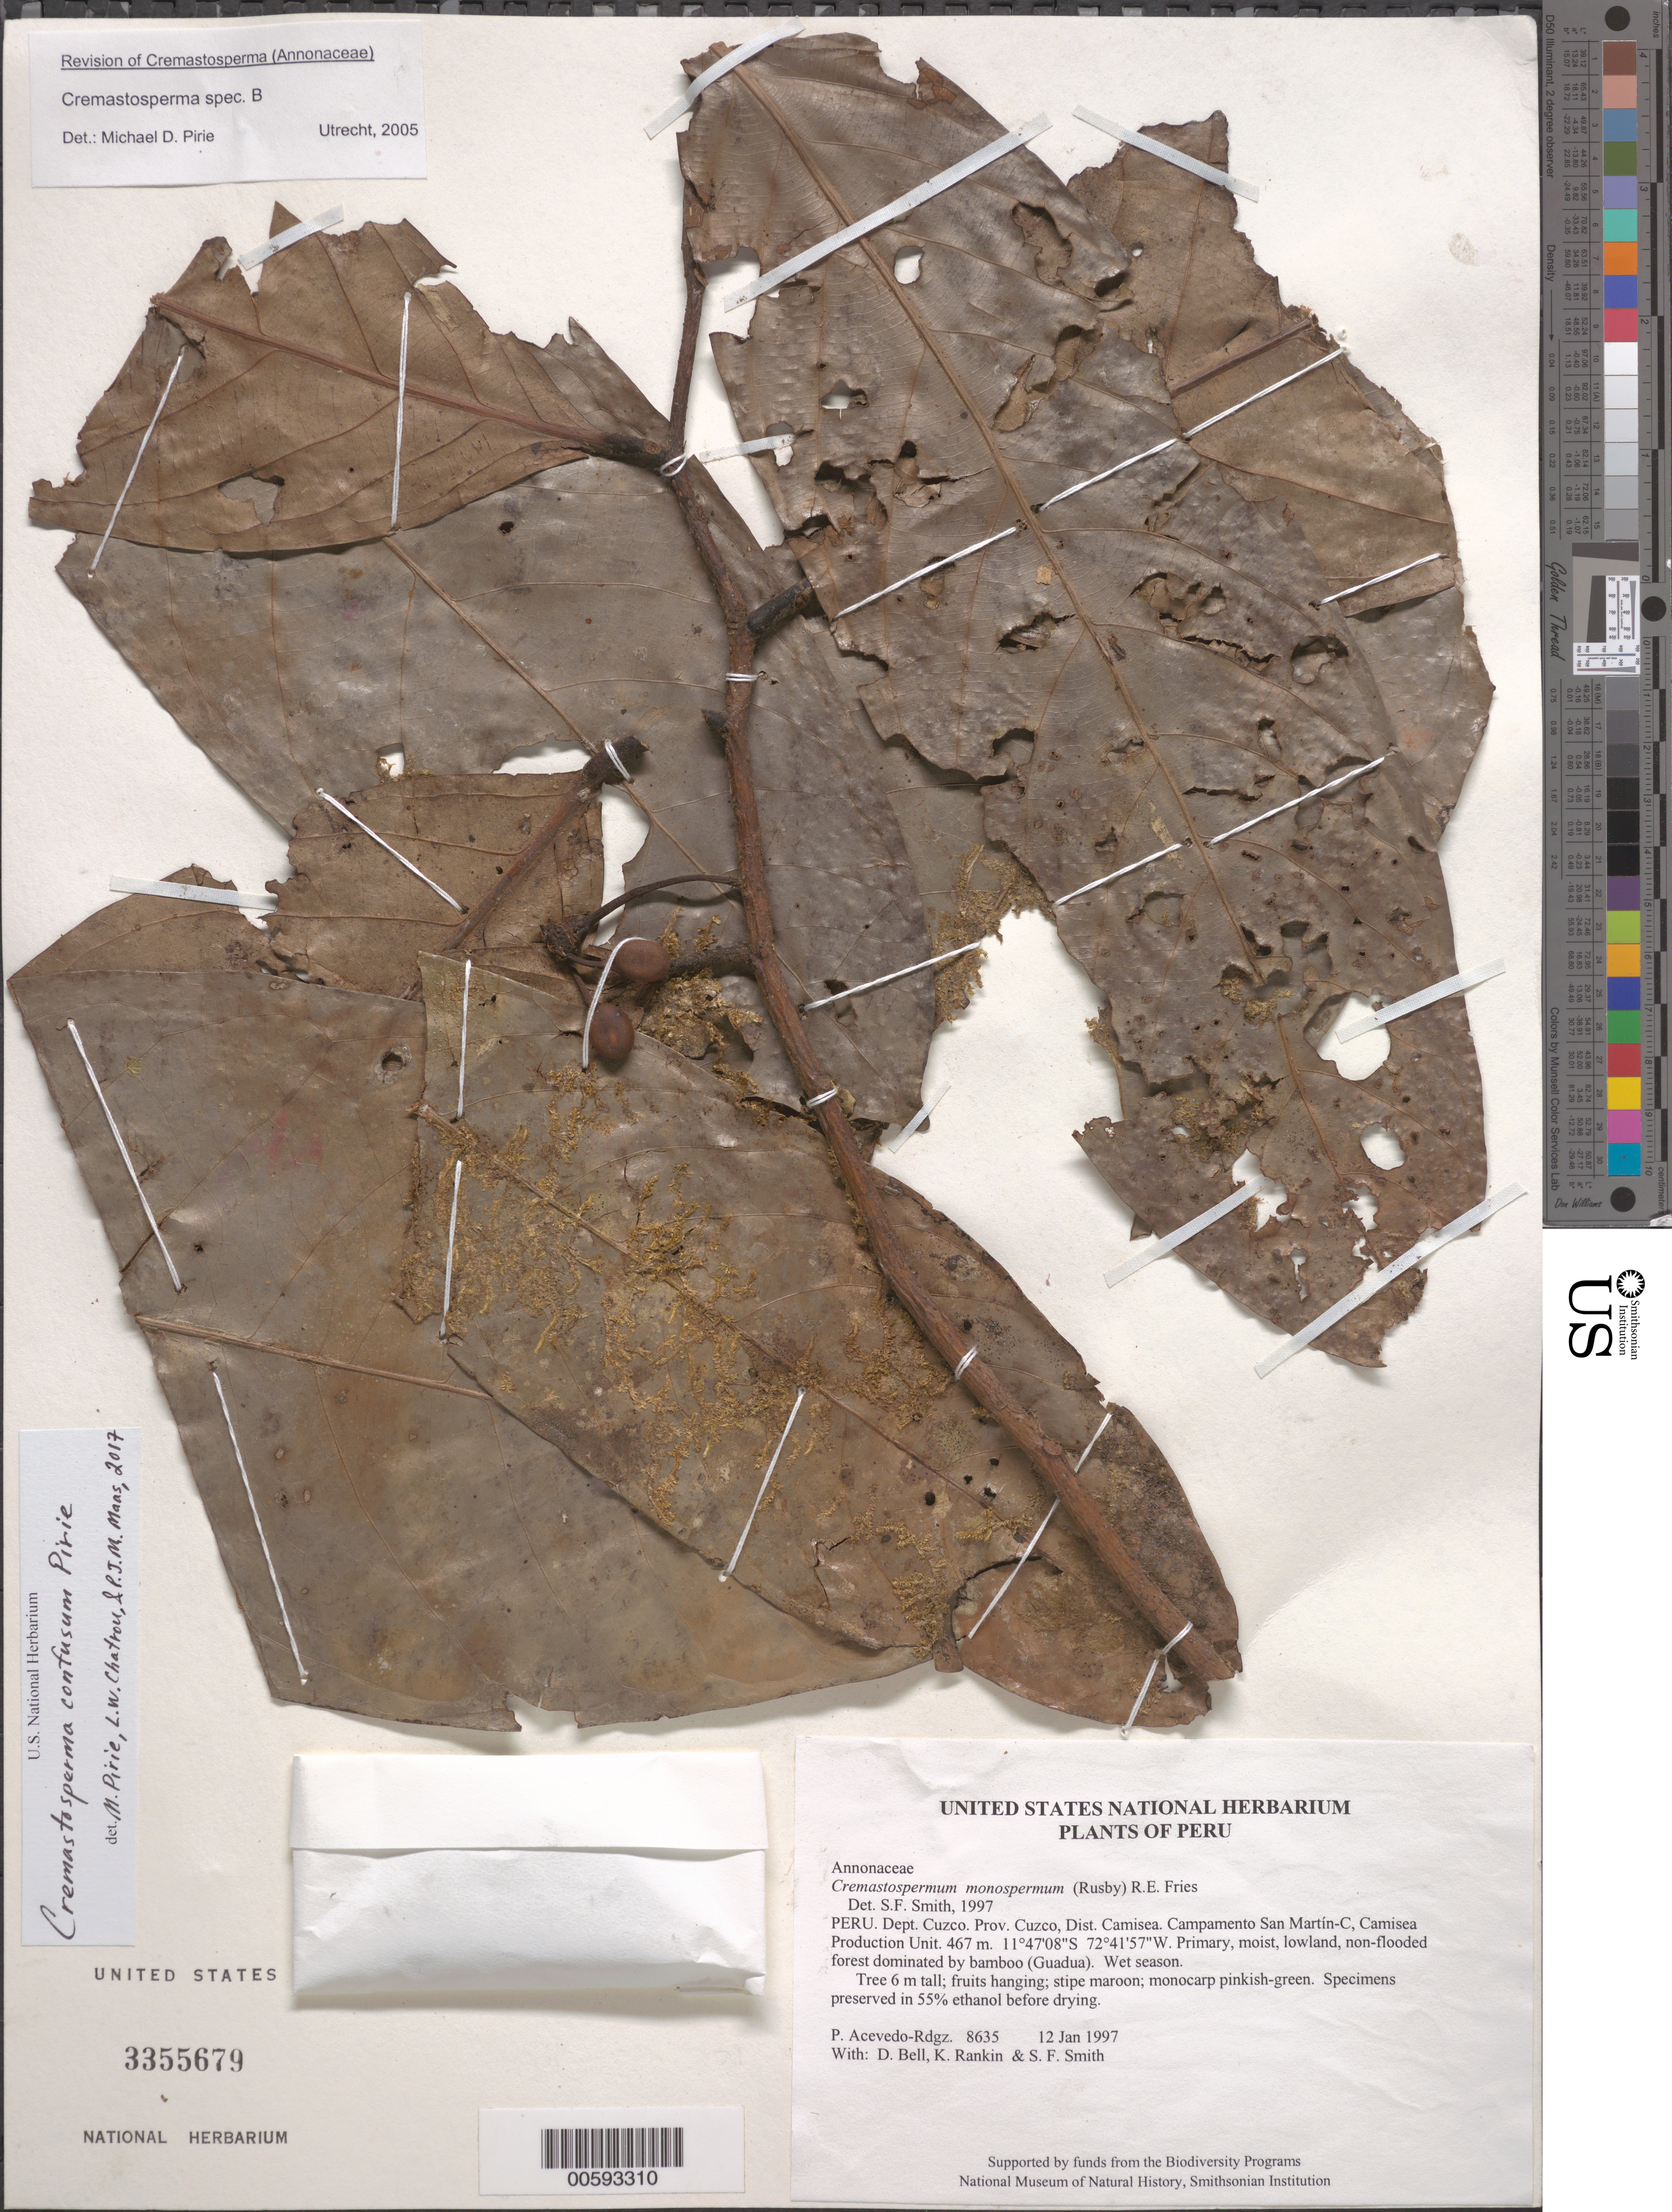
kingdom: Plantae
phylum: Tracheophyta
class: Magnoliopsida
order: Magnoliales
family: Annonaceae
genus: Cremastosperma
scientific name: Cremastosperma confusum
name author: Pirie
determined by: Pirie, M. D.; Chatrou, L. W.; Maas, P. J.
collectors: P. Acevedo-Rodr., D. A. Bell, K. B. Rankin & S.F. Smith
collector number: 8635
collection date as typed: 12 Jan 1997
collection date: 1997-01-12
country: Peru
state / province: Cusco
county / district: Cusco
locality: Districto Camisea, Campamento San Martín-C, Camisea Production Unit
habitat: Primary, moist, lowland, non-flooded forest dominated by bamboo (Guadua). Wet season.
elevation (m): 467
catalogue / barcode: US 3355679